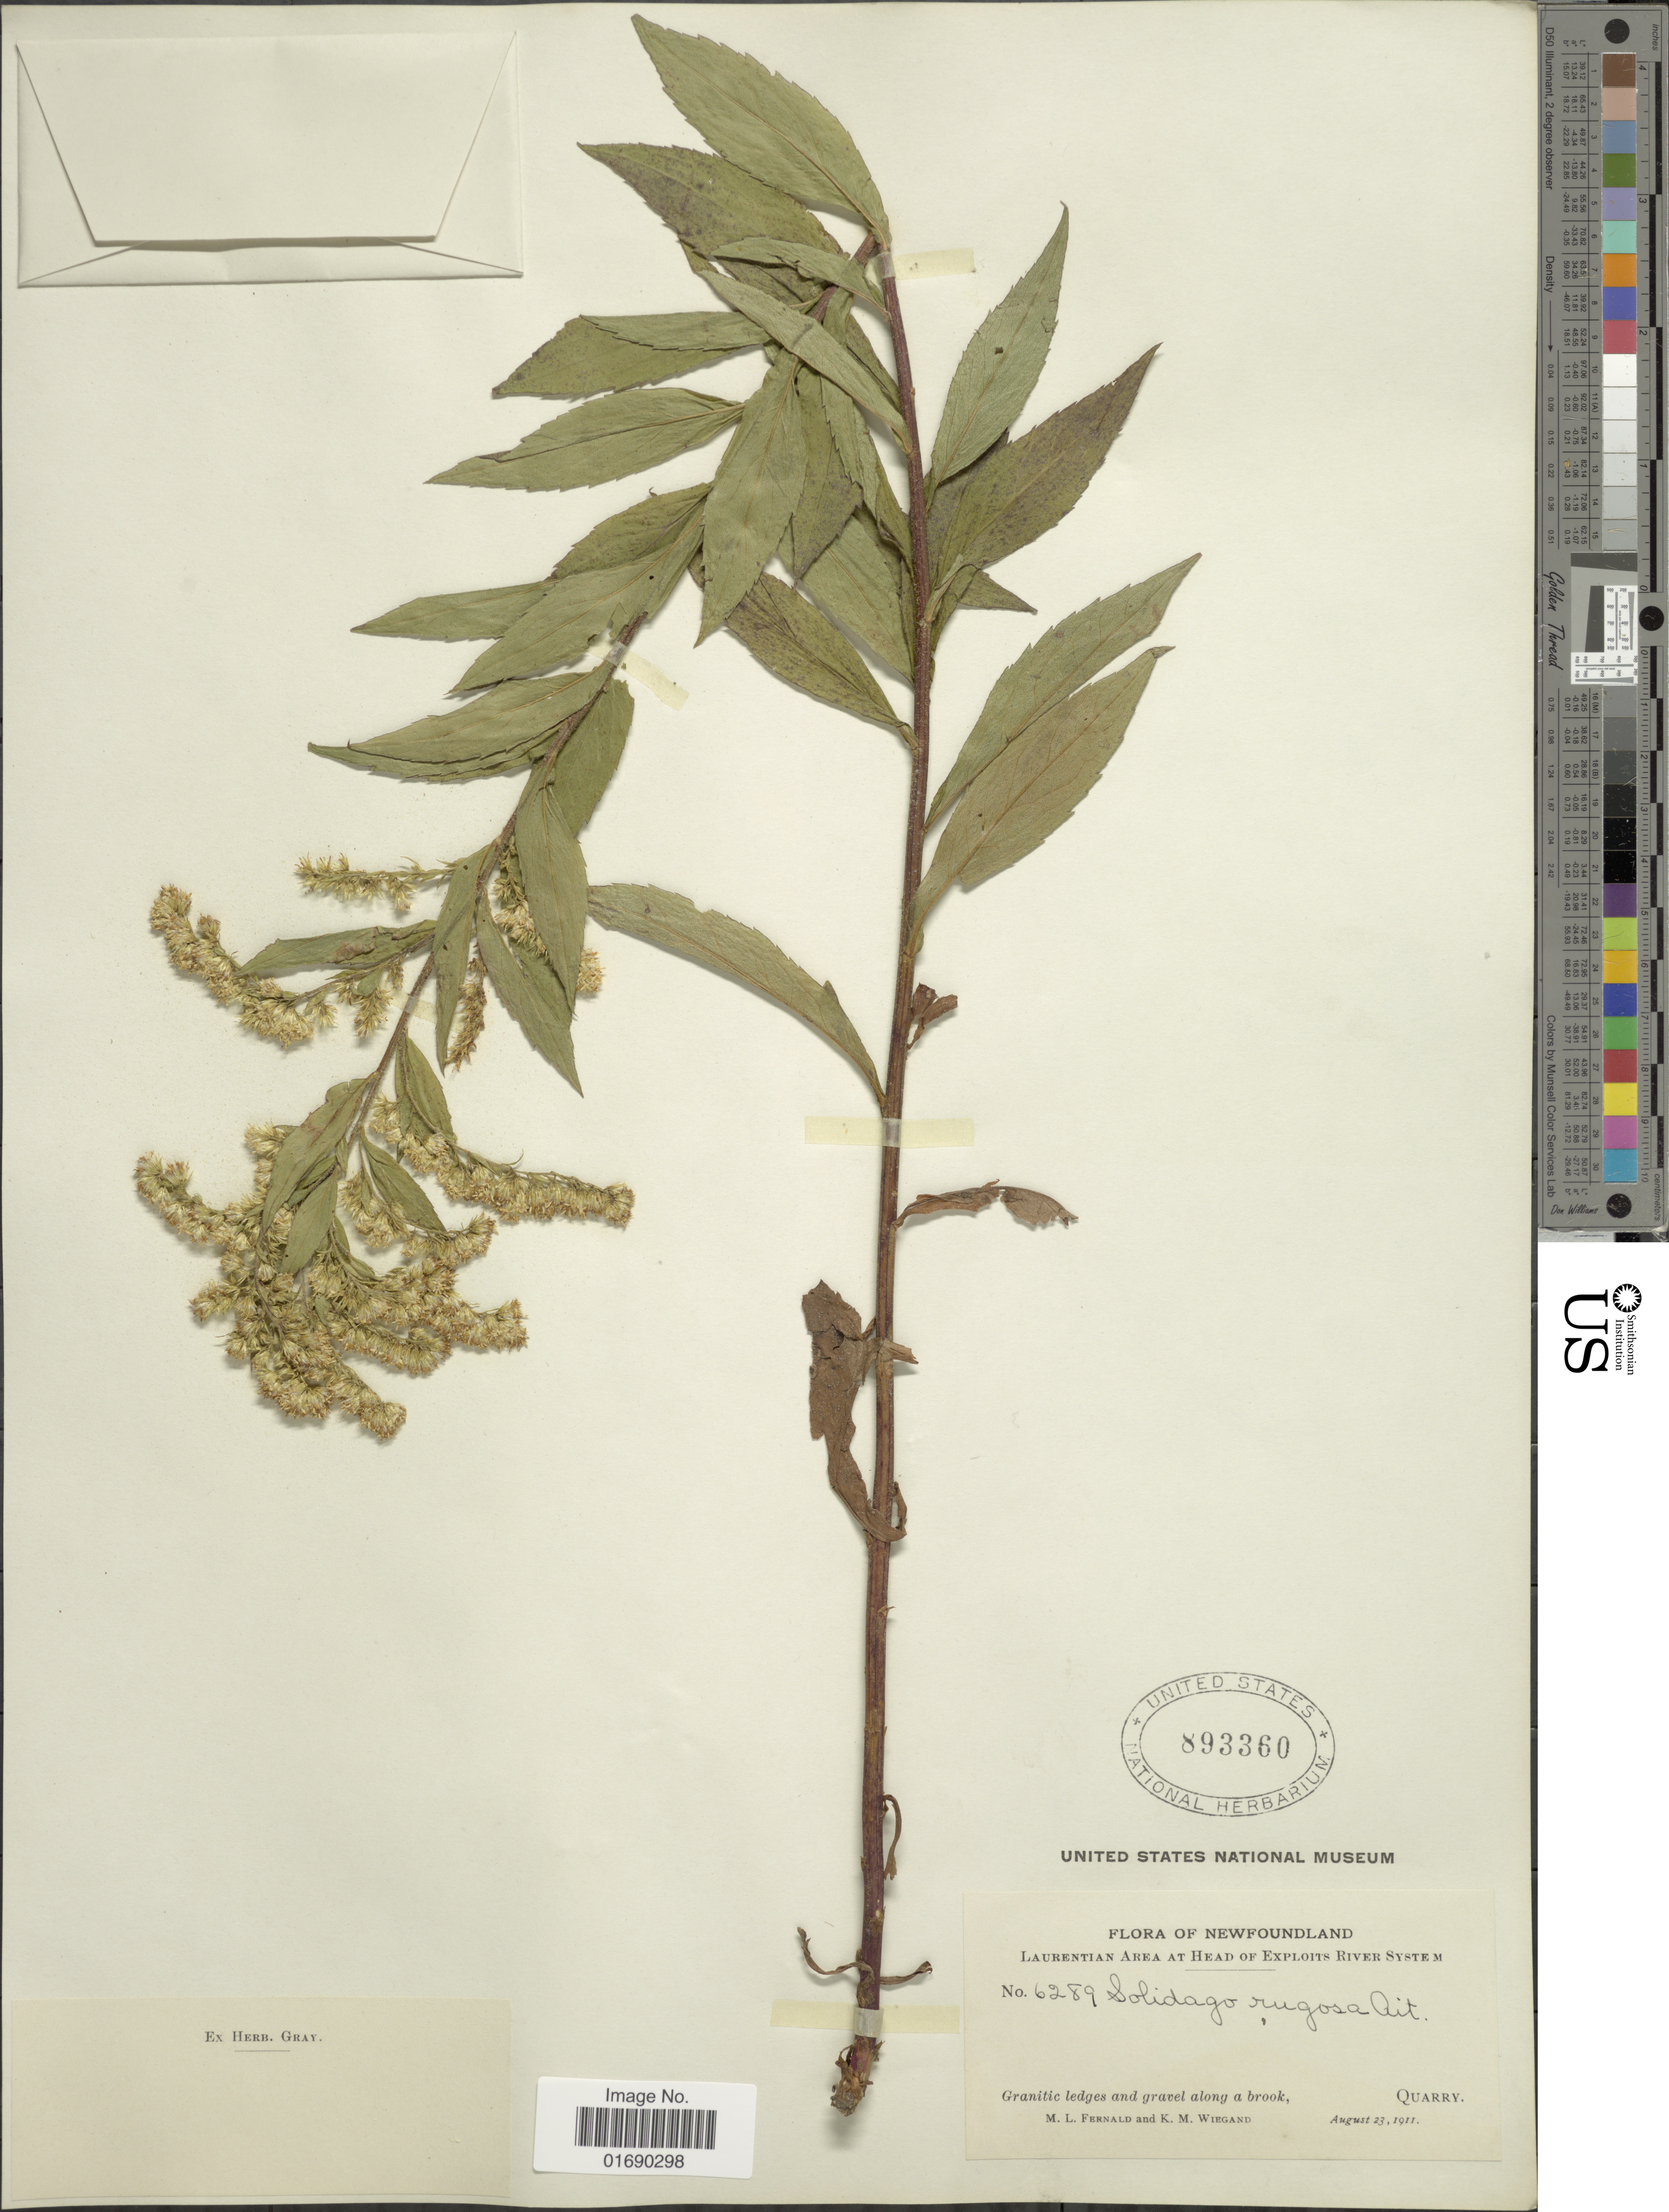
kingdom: Plantae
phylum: Tracheophyta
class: Magnoliopsida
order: Asterales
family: Asteraceae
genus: Solidago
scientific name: Solidago rugosa var. villosa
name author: Mill.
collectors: M. L. Fernald & K. M. Wiegand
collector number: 6289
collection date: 1911-08-23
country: Canada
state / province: Newfoundland and Labrador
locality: Laurentian Area at Head of Exploits River System, Granitic ledges and gravel along a brook, Quarry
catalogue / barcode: US 893360